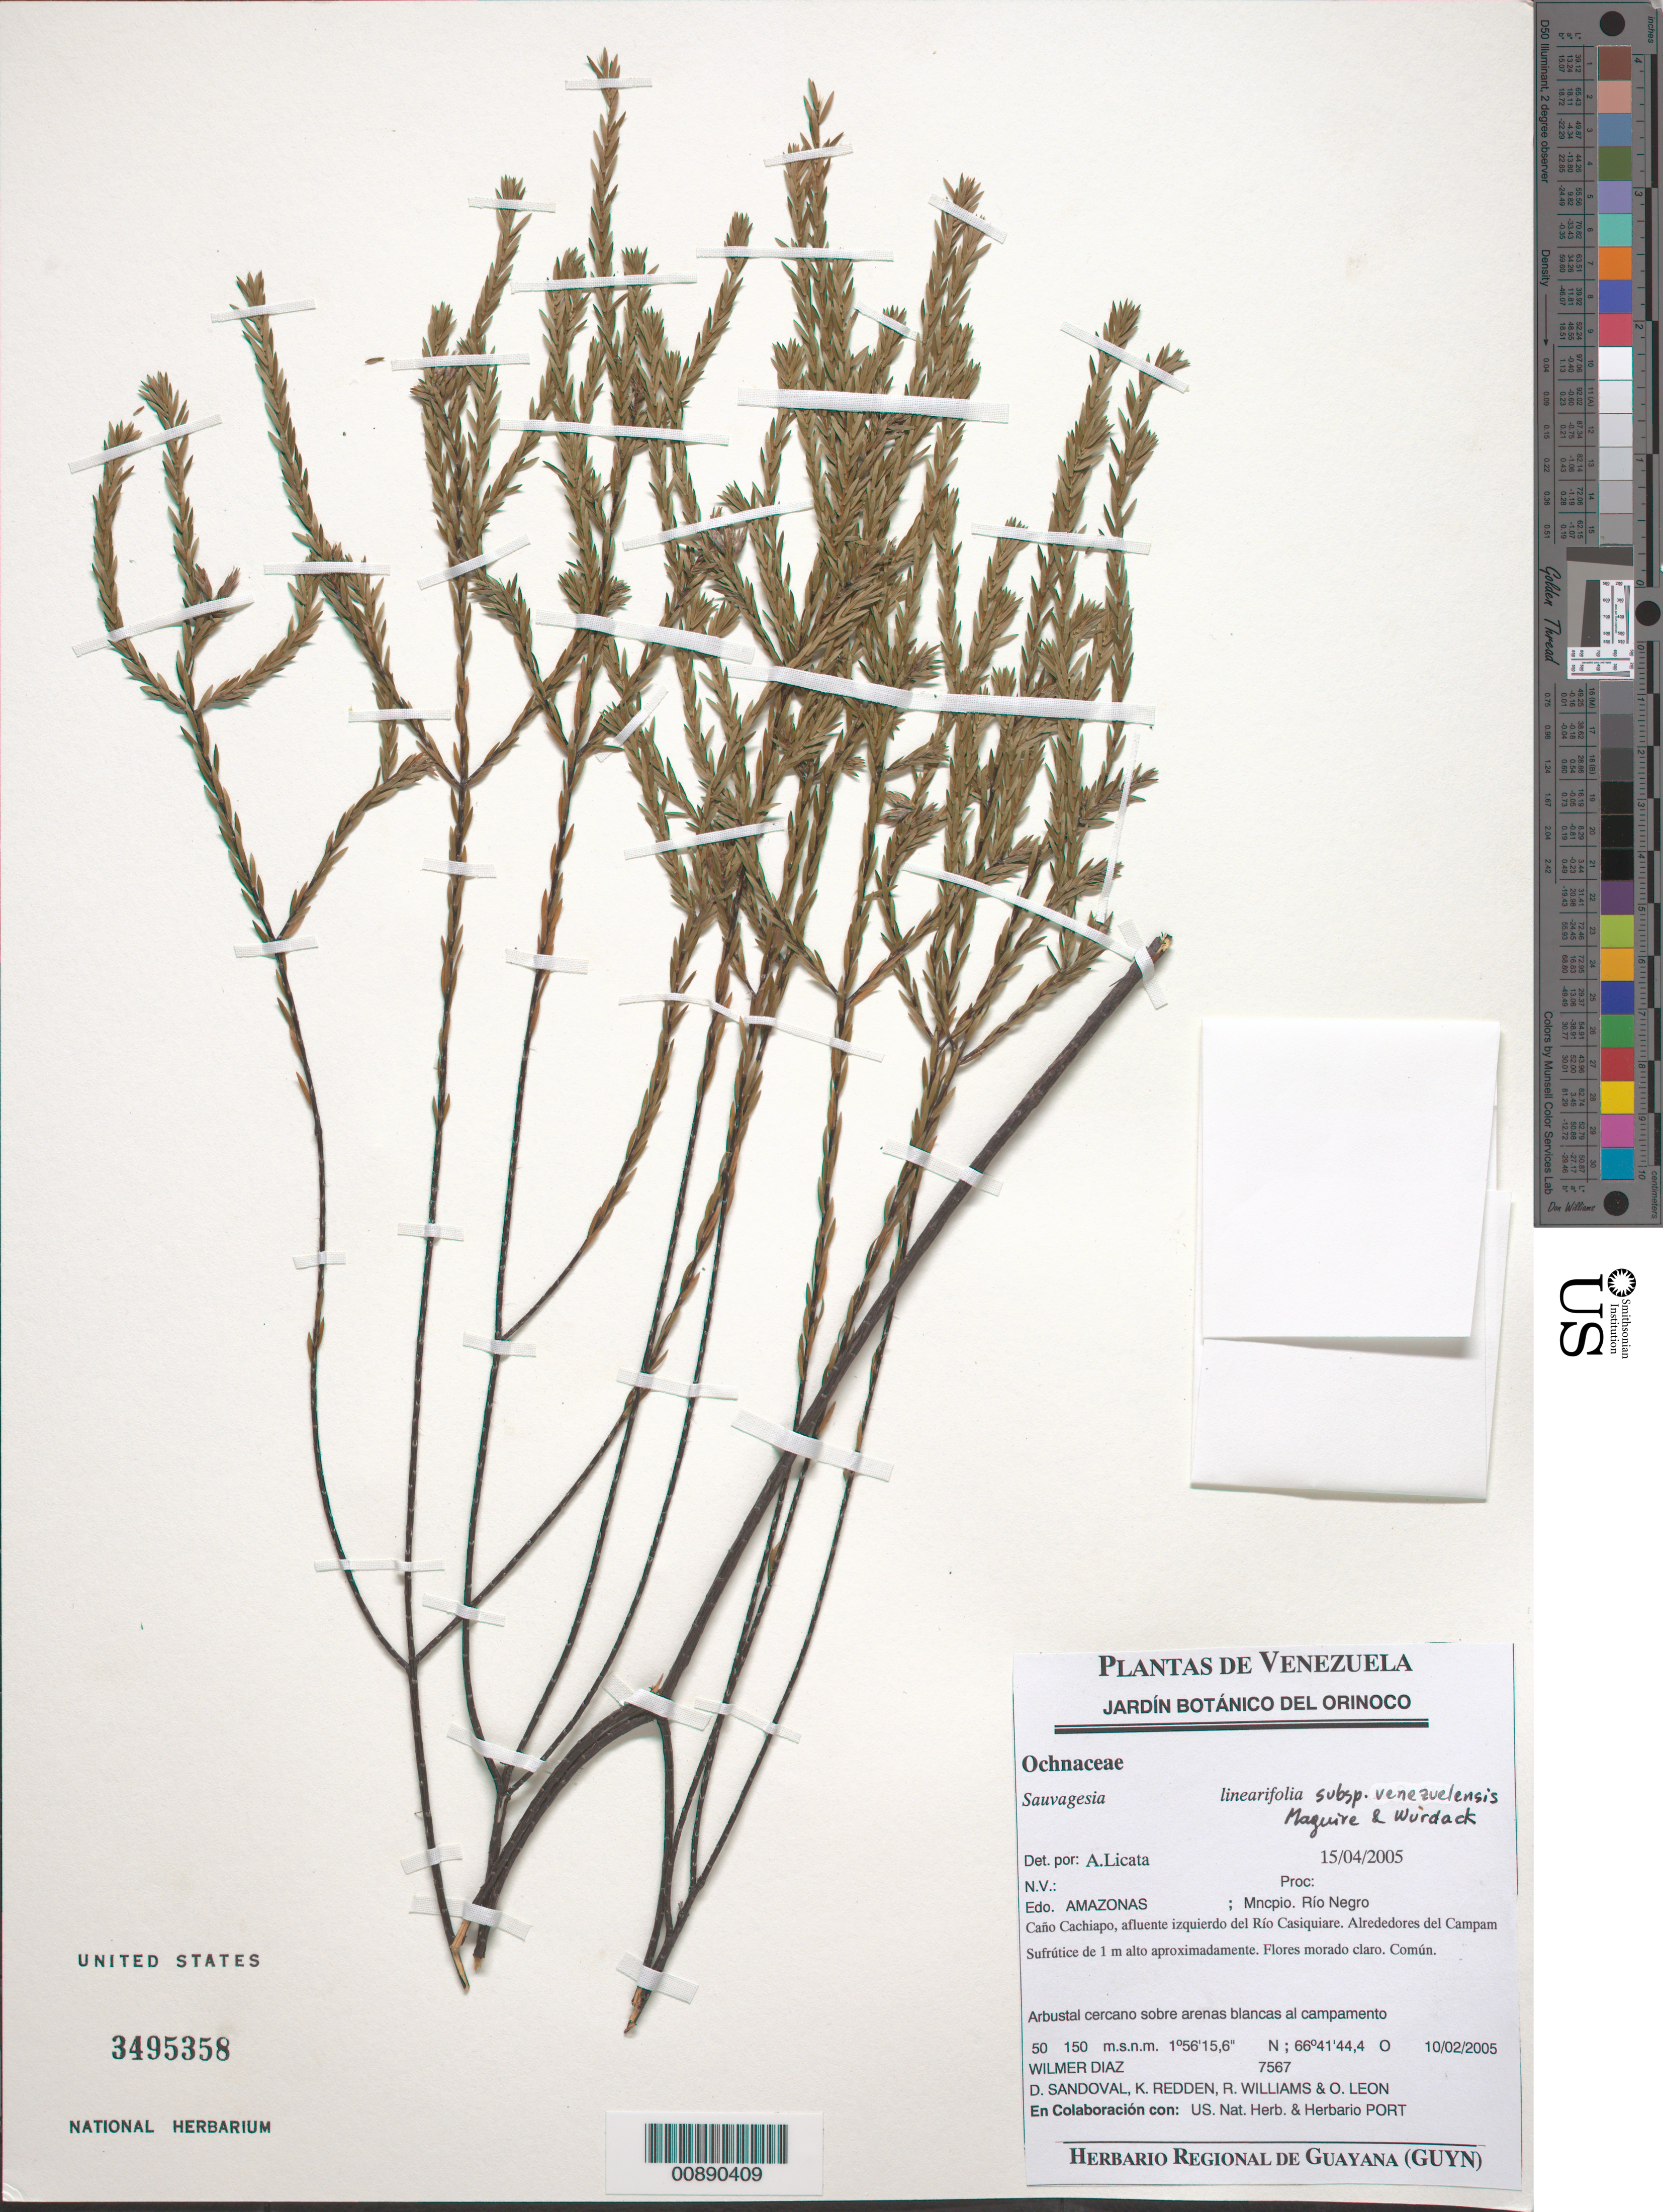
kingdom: Plantae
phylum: Tracheophyta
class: Magnoliopsida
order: Malpighiales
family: Ochnaceae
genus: Sauvagesia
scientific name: Sauvagesia linearifolia subsp. venezuelensis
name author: Maguire & Wurdack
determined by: Licata, A., (PORT), Univ. Nac. Exp. de los Llanos Ezequiel Zamora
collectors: W. Díaz P., D. Sandoval, K. M. Redden, R. Williams & O. León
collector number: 7567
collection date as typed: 10-Feb-05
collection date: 2005-02-10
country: Venezuela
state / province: Amazonas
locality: Mun. Río Negro, Caño Cachiapo, afluente del Río Casiquaire, alrededores del Campamento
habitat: Arbustal cercano sobre arenas blancas al campamento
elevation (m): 50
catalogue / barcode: US 3495358